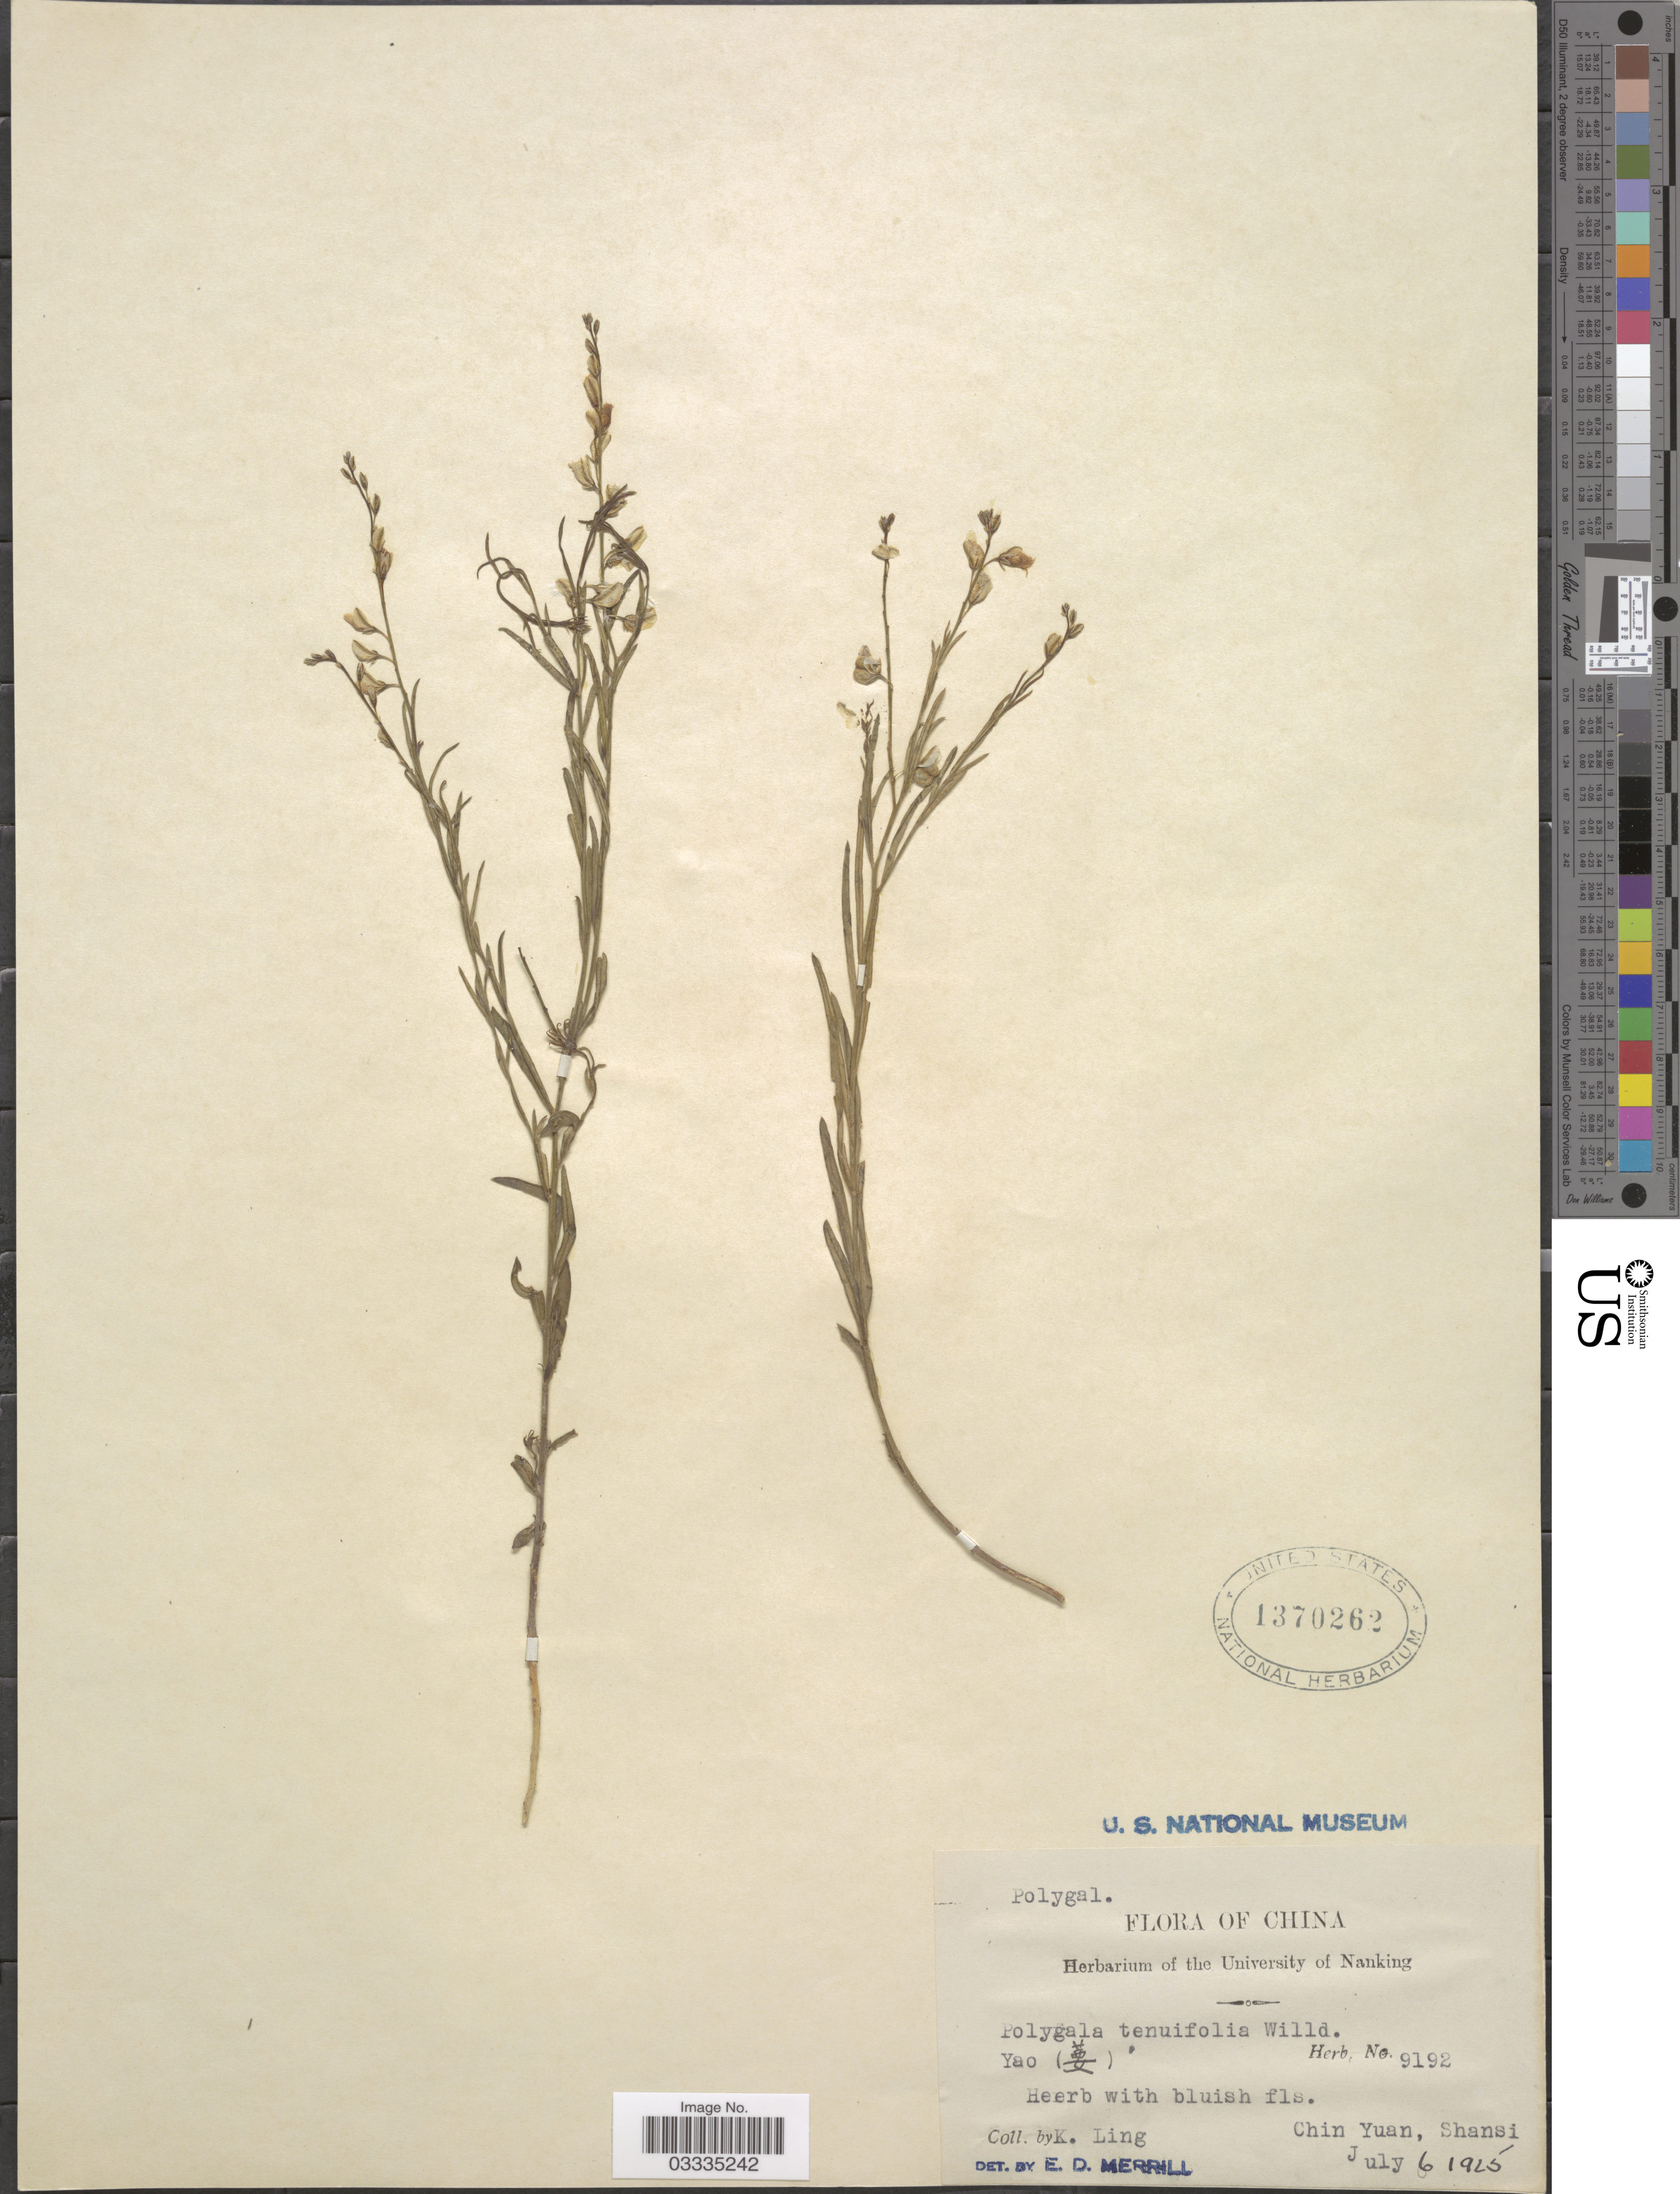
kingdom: Plantae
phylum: Tracheophyta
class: Magnoliopsida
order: Fabales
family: Polygalaceae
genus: Polygala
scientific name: Polygala tenuifolia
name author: Willd.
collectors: K. Ling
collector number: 9192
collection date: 1925-07-06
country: China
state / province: Shanxi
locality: Chin Yuan, Shansi.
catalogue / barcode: US 1370262